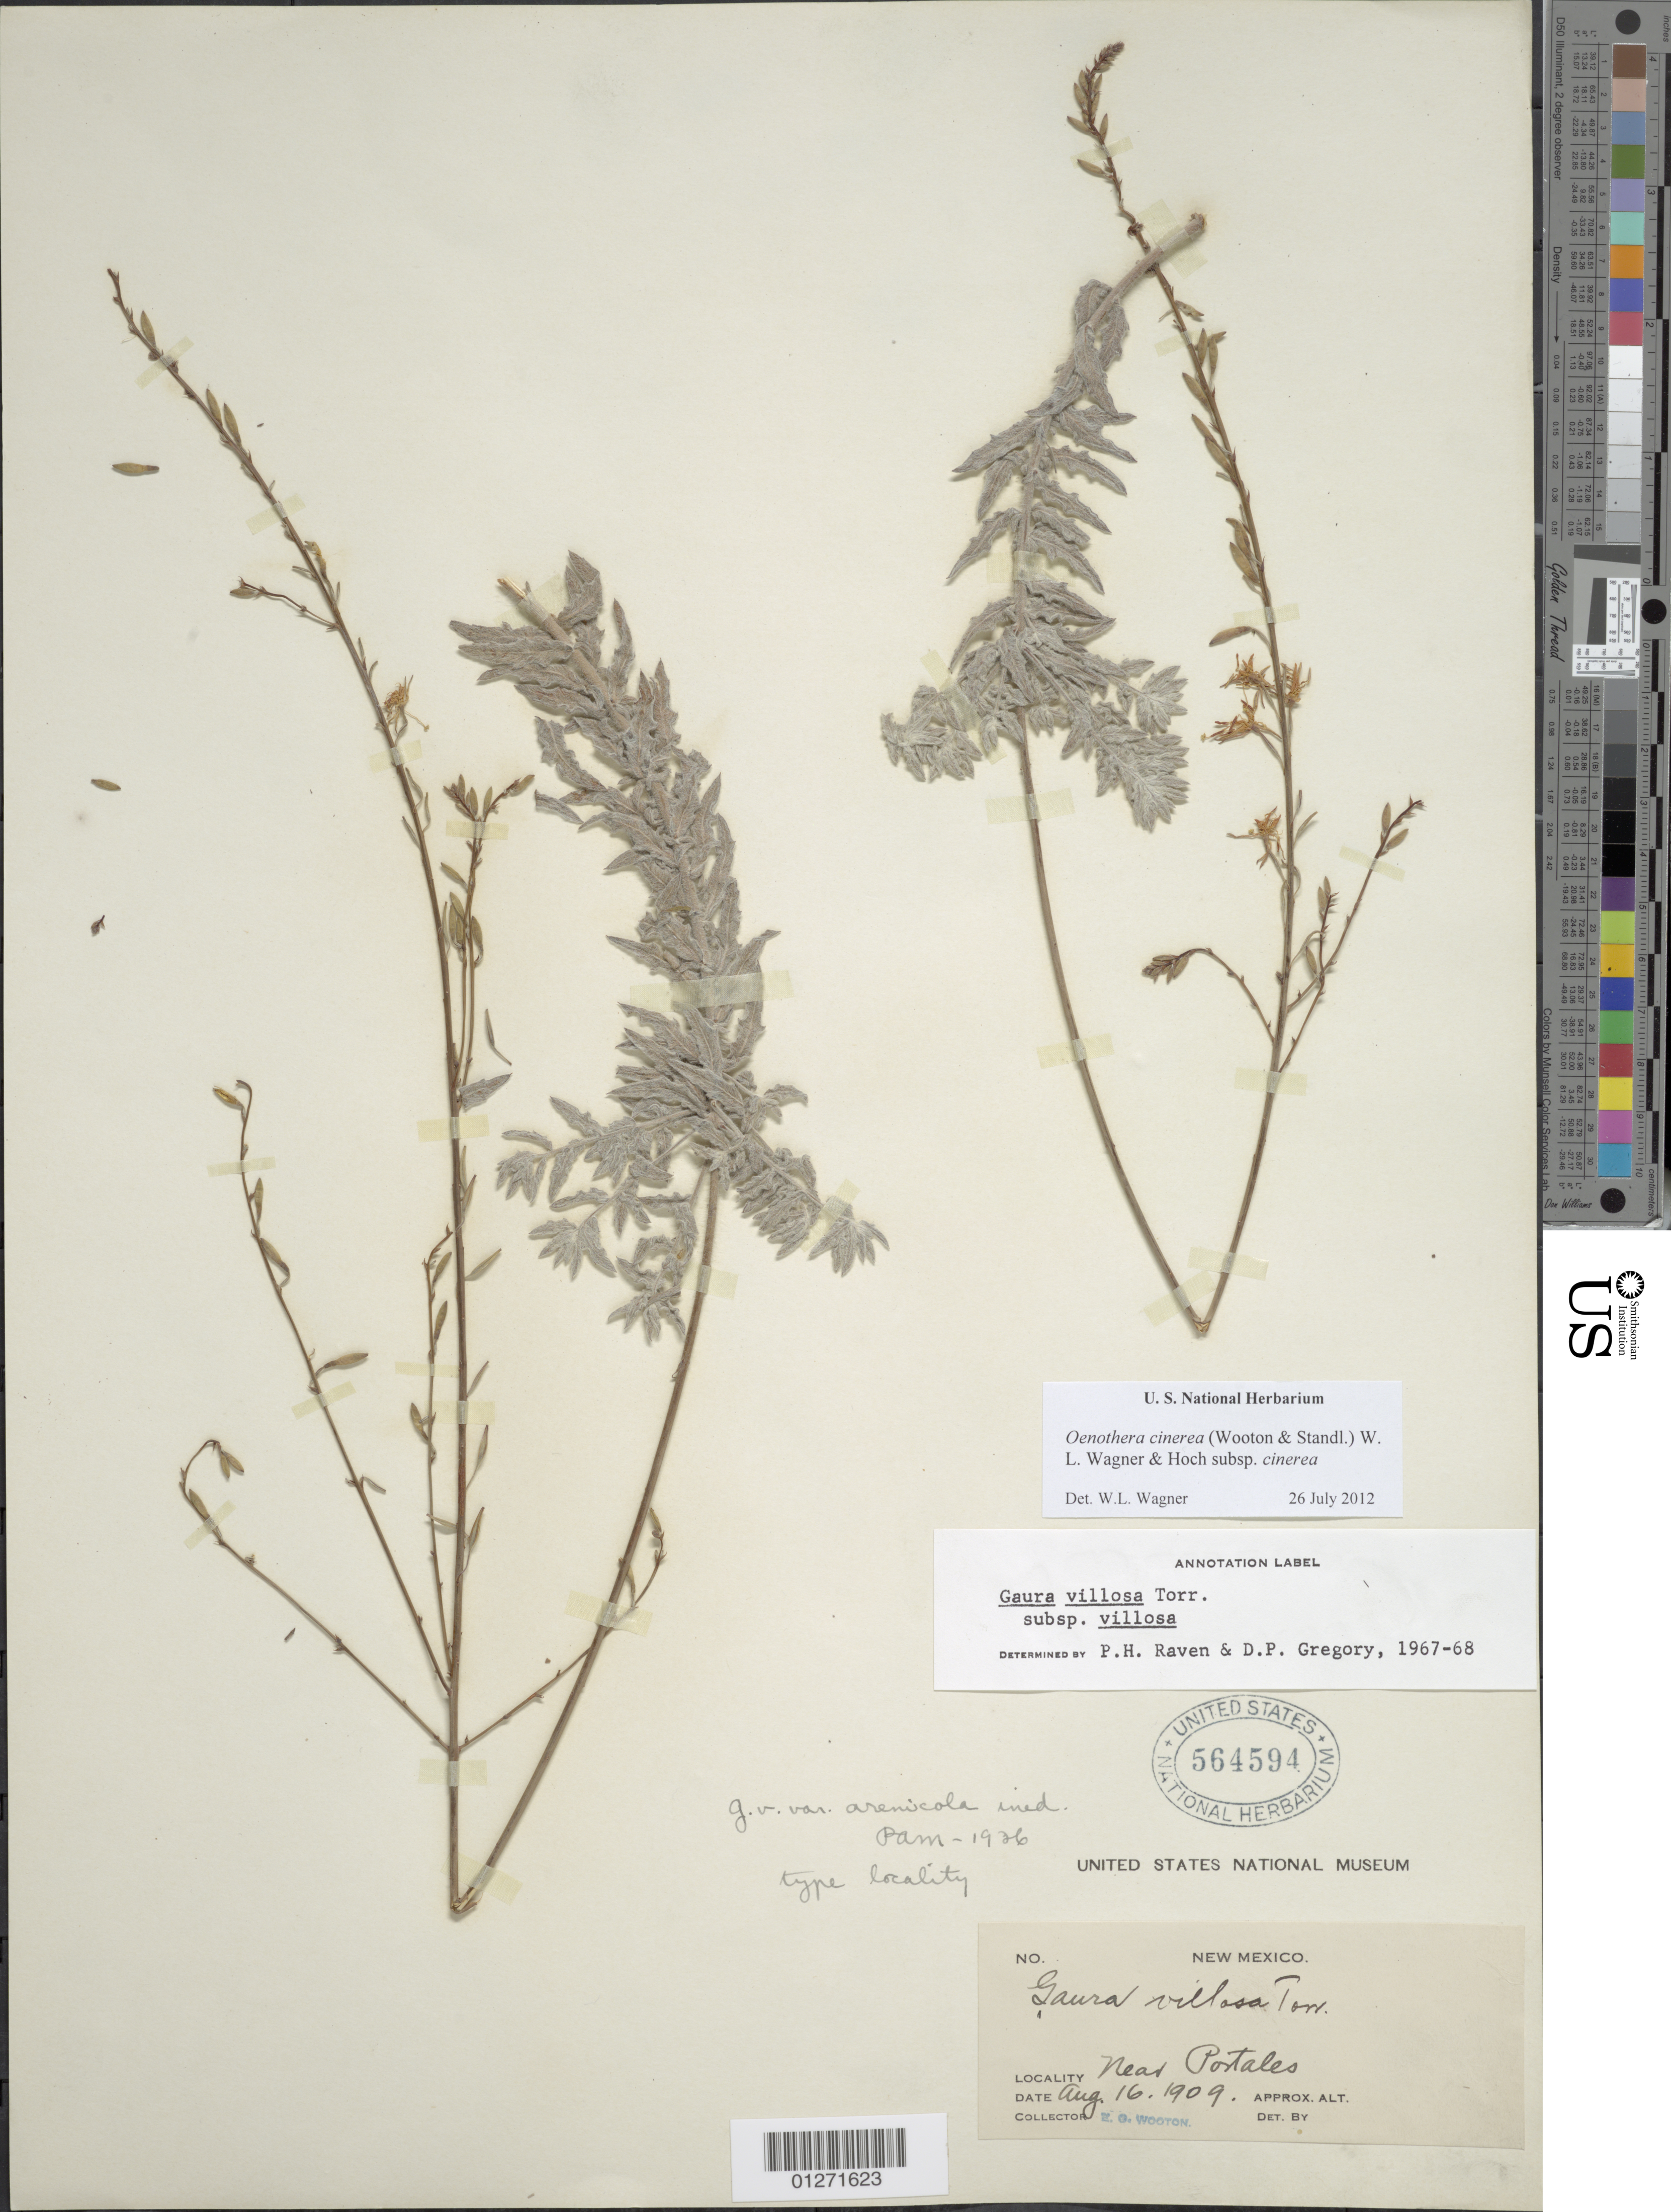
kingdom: Plantae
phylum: Tracheophyta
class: Magnoliopsida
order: Myrtales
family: Onagraceae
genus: Oenothera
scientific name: Oenothera cinerea subsp. cinerea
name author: (Wooton & Standl.) W.L. Wagner & Hoch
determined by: Wagner, W. L., (BOT), Smithsonian Institution - National Museum of Natural History (UNITED STATES)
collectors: E. O. Wooton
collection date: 1909-08-16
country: United States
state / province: New Mexico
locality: Near Portales.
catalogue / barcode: US 564594